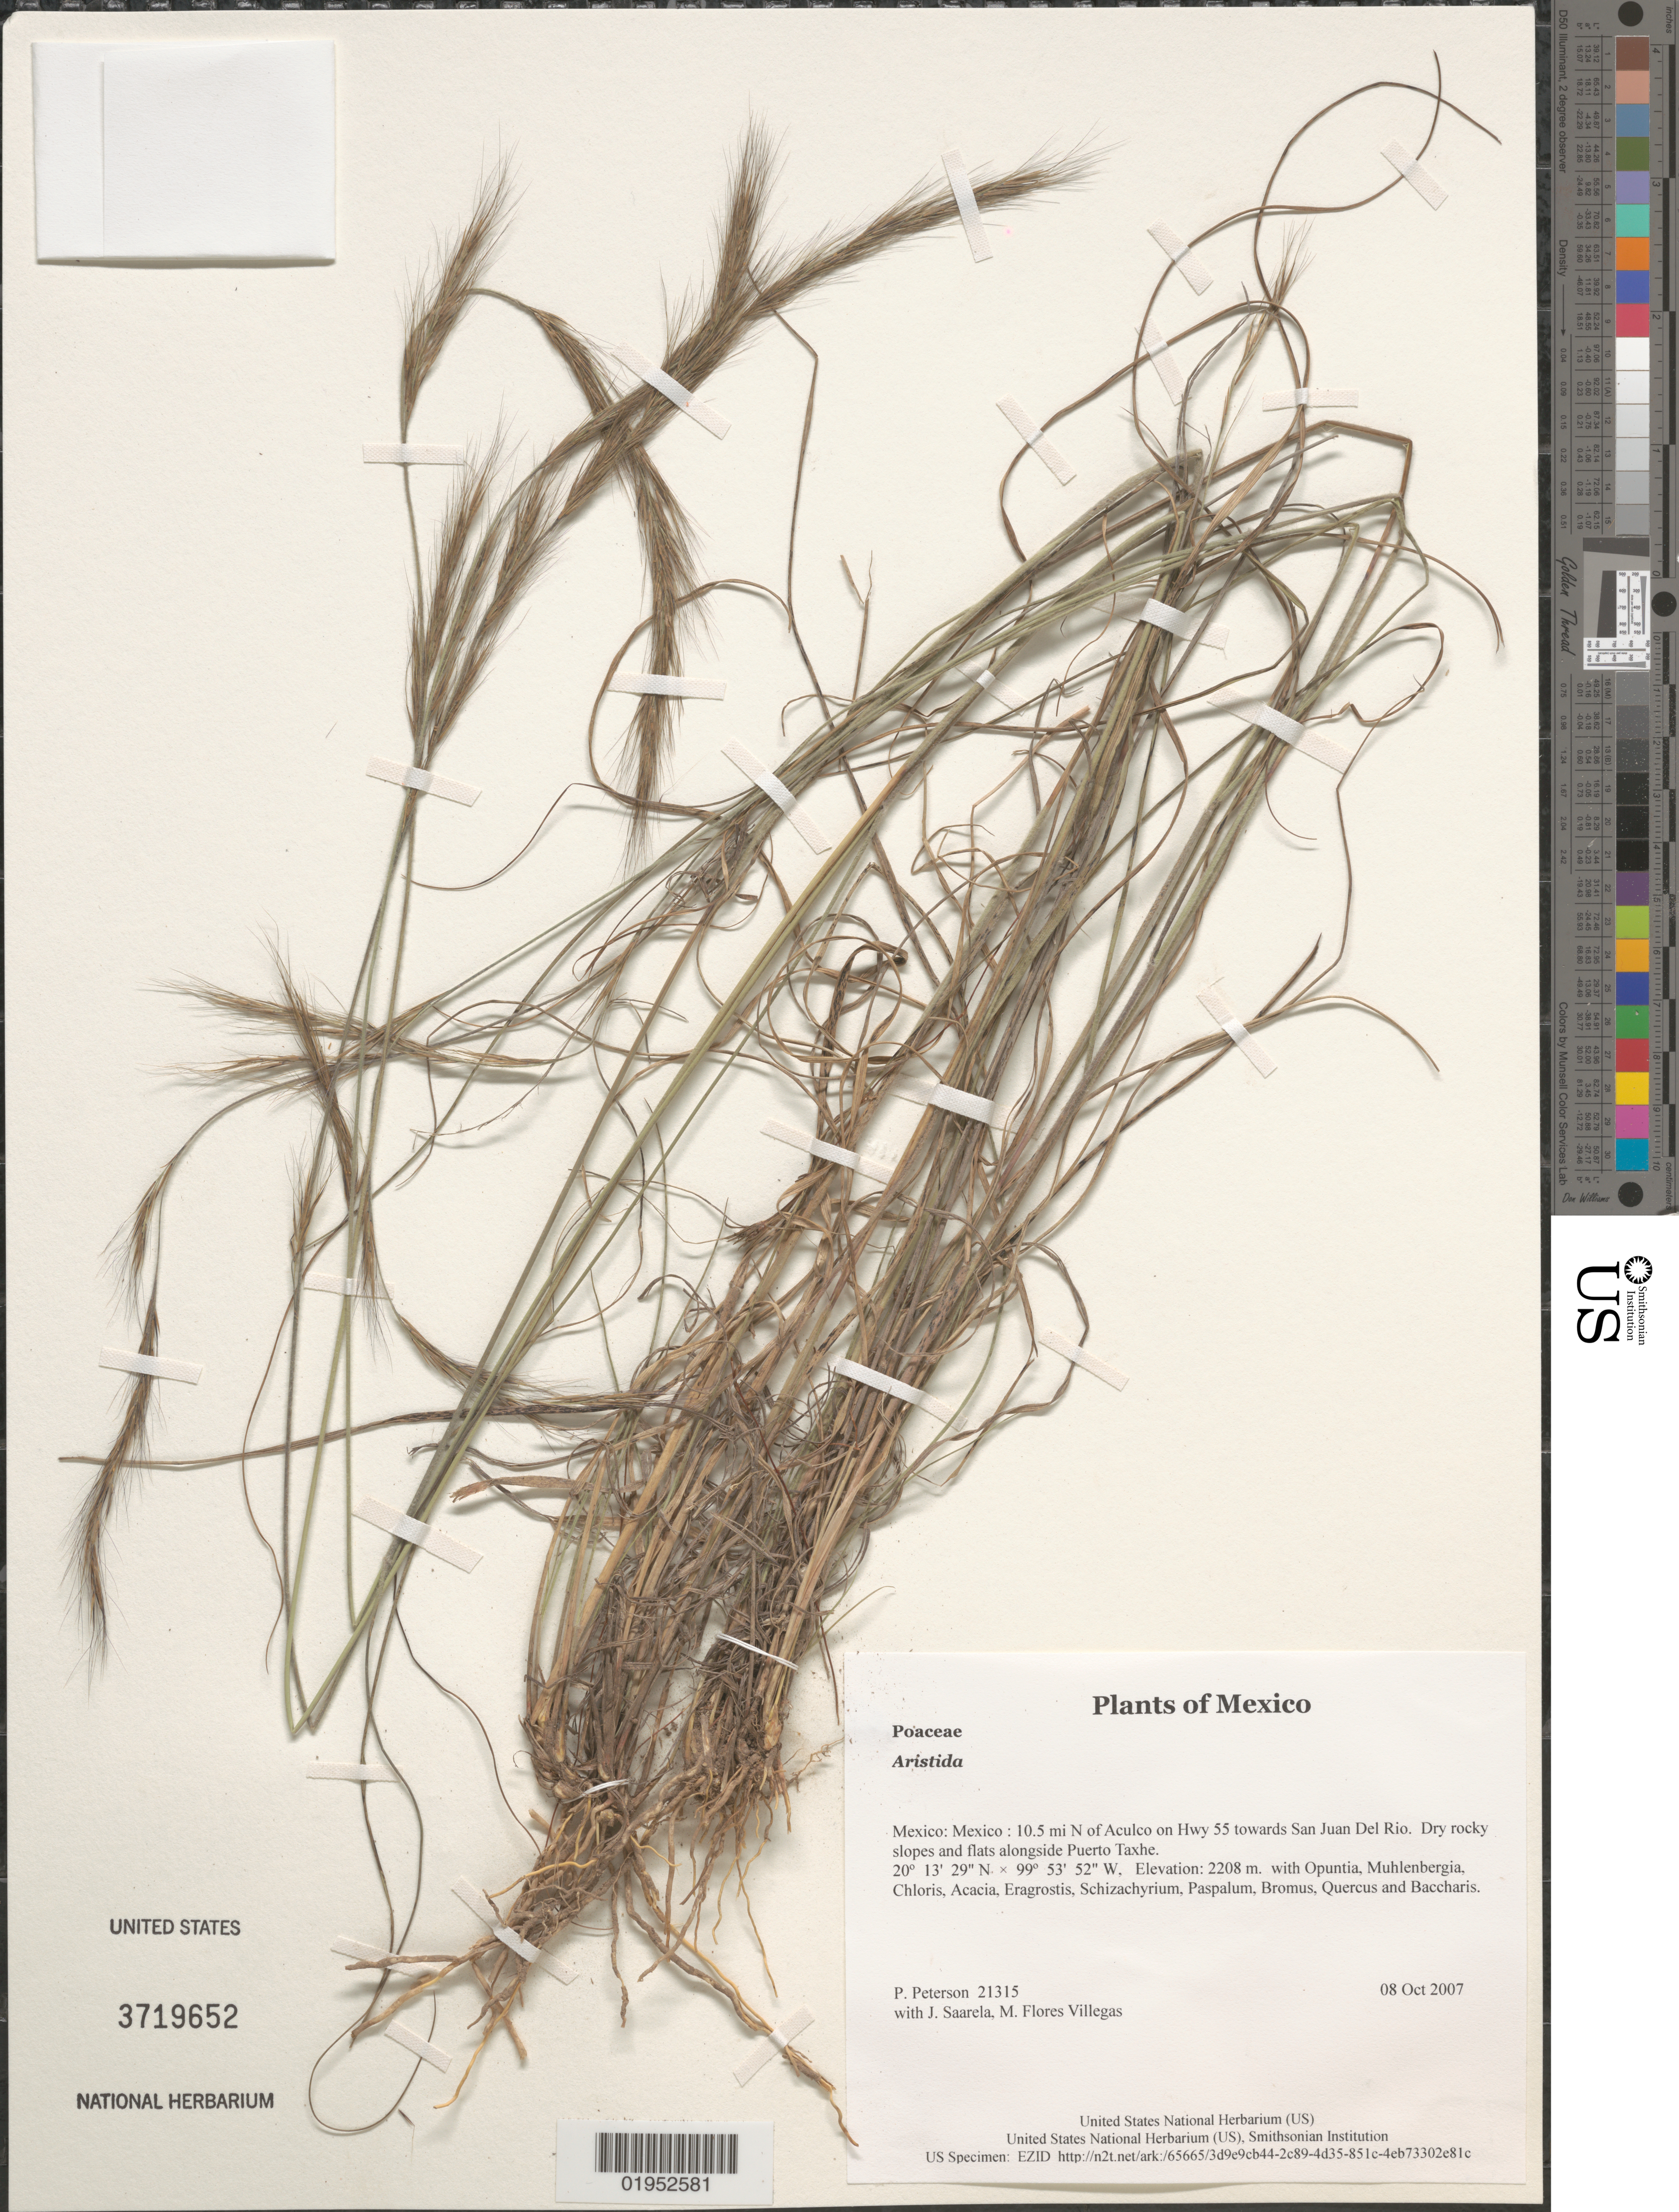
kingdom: Plantae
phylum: Tracheophyta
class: Liliopsida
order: Poales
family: Poaceae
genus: Aristida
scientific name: Aristida sp.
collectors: P. M. Peterson, J. Saarela & M. Flores Villegas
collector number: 21315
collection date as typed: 08 Oct 2007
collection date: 2007-10-08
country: Mexico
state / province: México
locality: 10.5 mi N of Aculco on Hwy 55 towards San Juan Del Rio. Dry rocky slopes and flats alongside Puerto Taxhe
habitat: with Opuntia, Muhlenbergia, Chloris, Acacia, Eragrostis, Schizachyrium, Paspalum, Bromus, Quercus and Baccharis.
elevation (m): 2208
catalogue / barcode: US 3719652